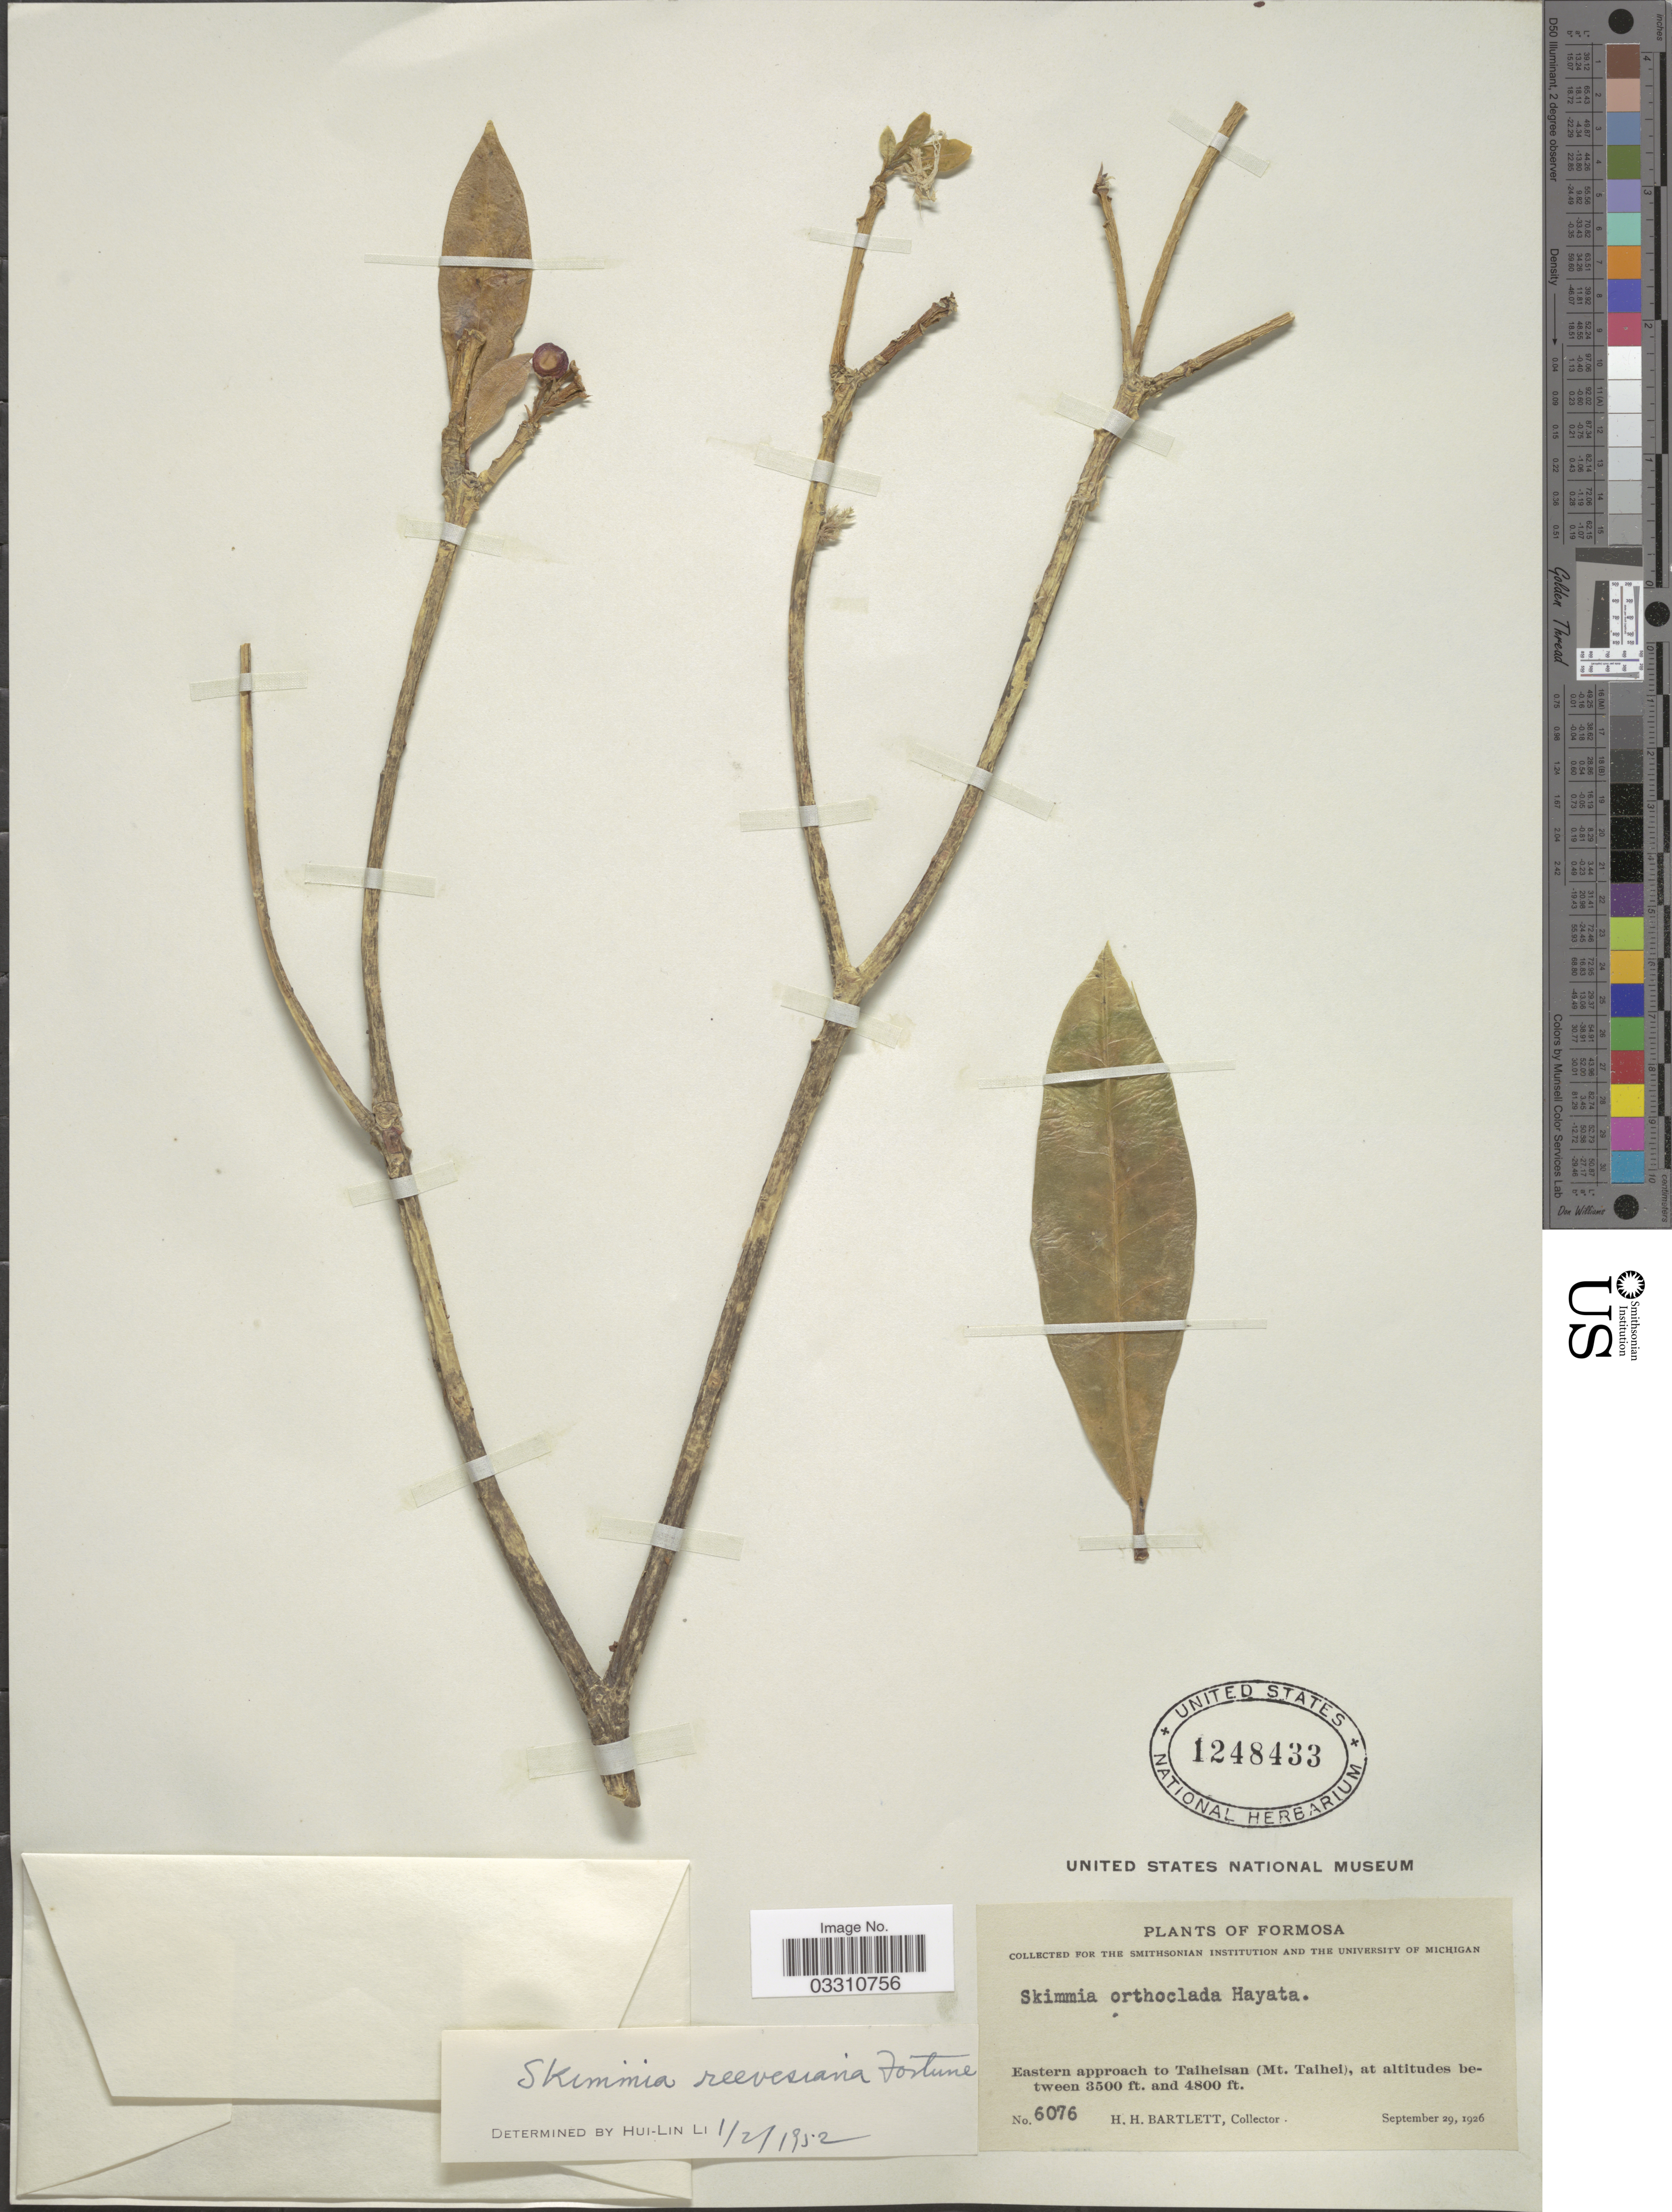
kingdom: Plantae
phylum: Tracheophyta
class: Magnoliopsida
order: Sapindales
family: Rutaceae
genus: Skimmia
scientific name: Skimmia reevesiana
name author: (Fortune) Fortune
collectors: H. H. Bartlett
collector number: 6076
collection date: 1926-09-29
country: Taiwan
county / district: Yilan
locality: Formosa, Eastern approach to Taiheisan (Mt. Taihei).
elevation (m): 1067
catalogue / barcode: US 1248433